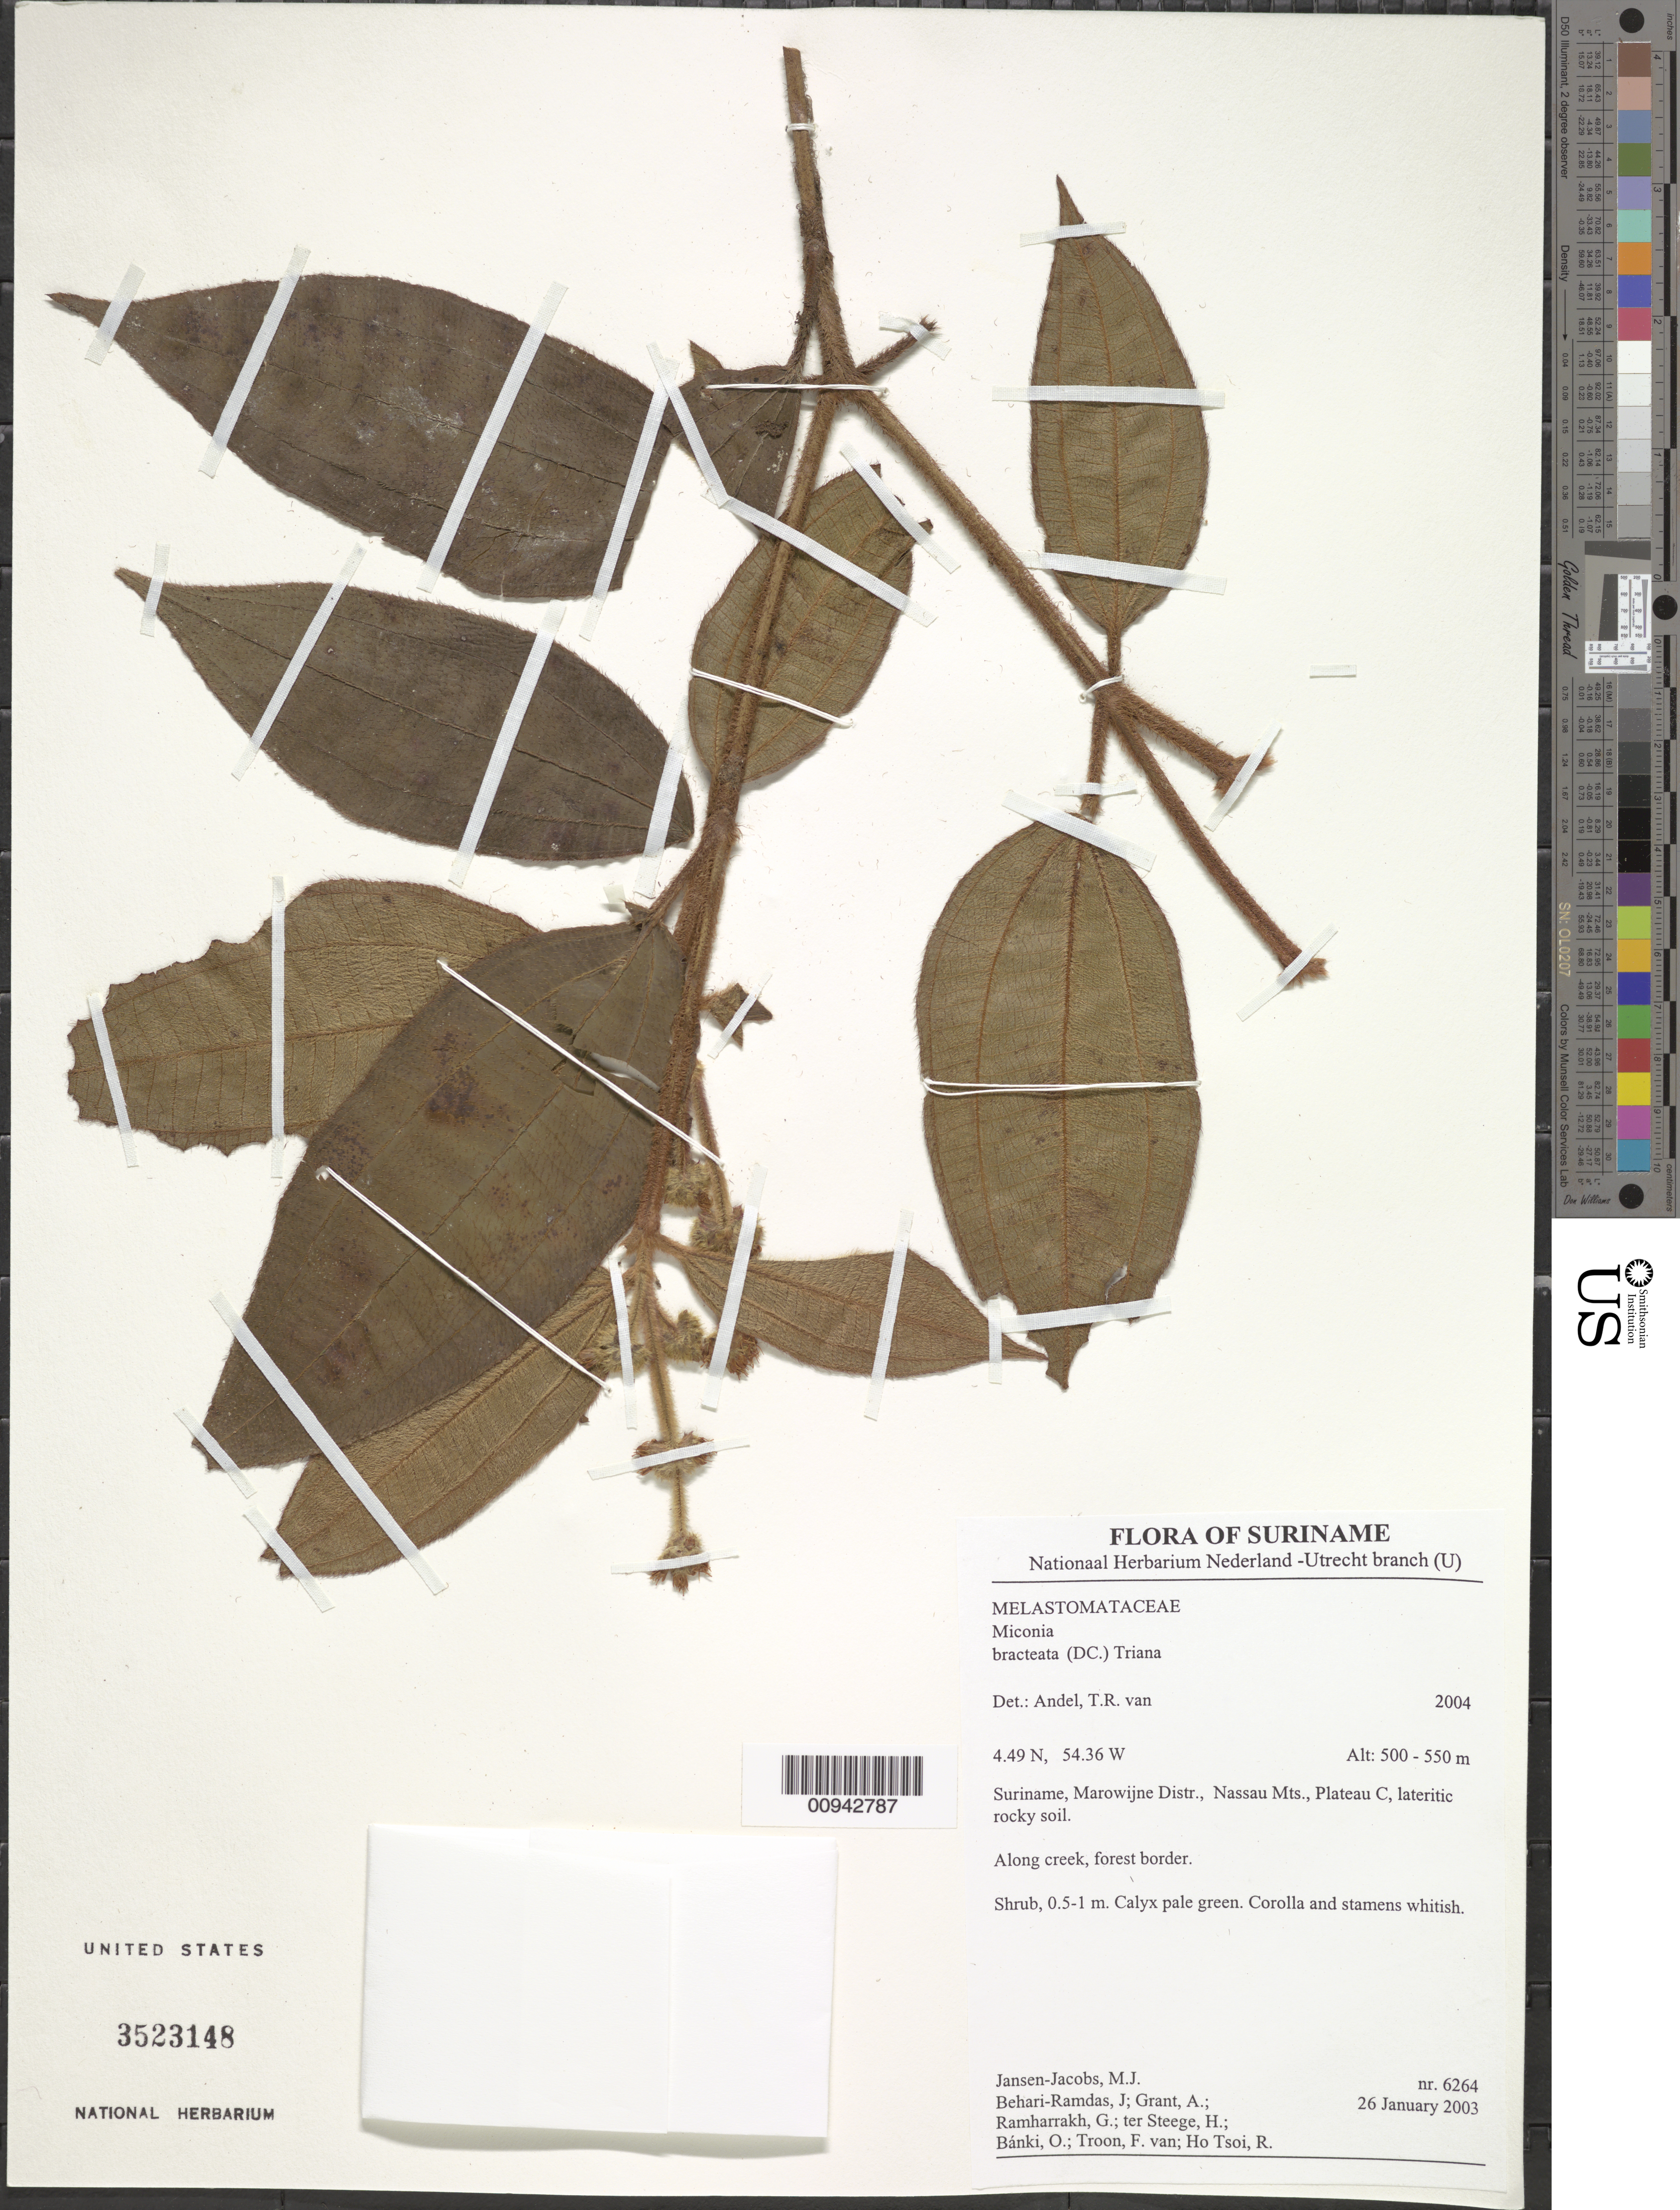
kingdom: Plantae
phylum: Tracheophyta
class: Magnoliopsida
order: Myrtales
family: Melastomataceae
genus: Miconia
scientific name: Miconia bracteata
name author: (DC.) Triana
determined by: Andel, Tinde R. van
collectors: M. J. Jansen-Jacobs, J. Behari-Ramdas, A. Grant, G. Ramharrakh, H. ter Steege, O. Bánki, F. Van Troon & R. Ho Tsoi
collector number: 6264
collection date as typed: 25-Jan-03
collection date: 2003-01-25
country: Suriname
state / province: Marowijne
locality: Nassau Mts., Plateau C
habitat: Lateritic rocky soil. Along creek, forest border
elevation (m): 500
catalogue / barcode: US 3523148